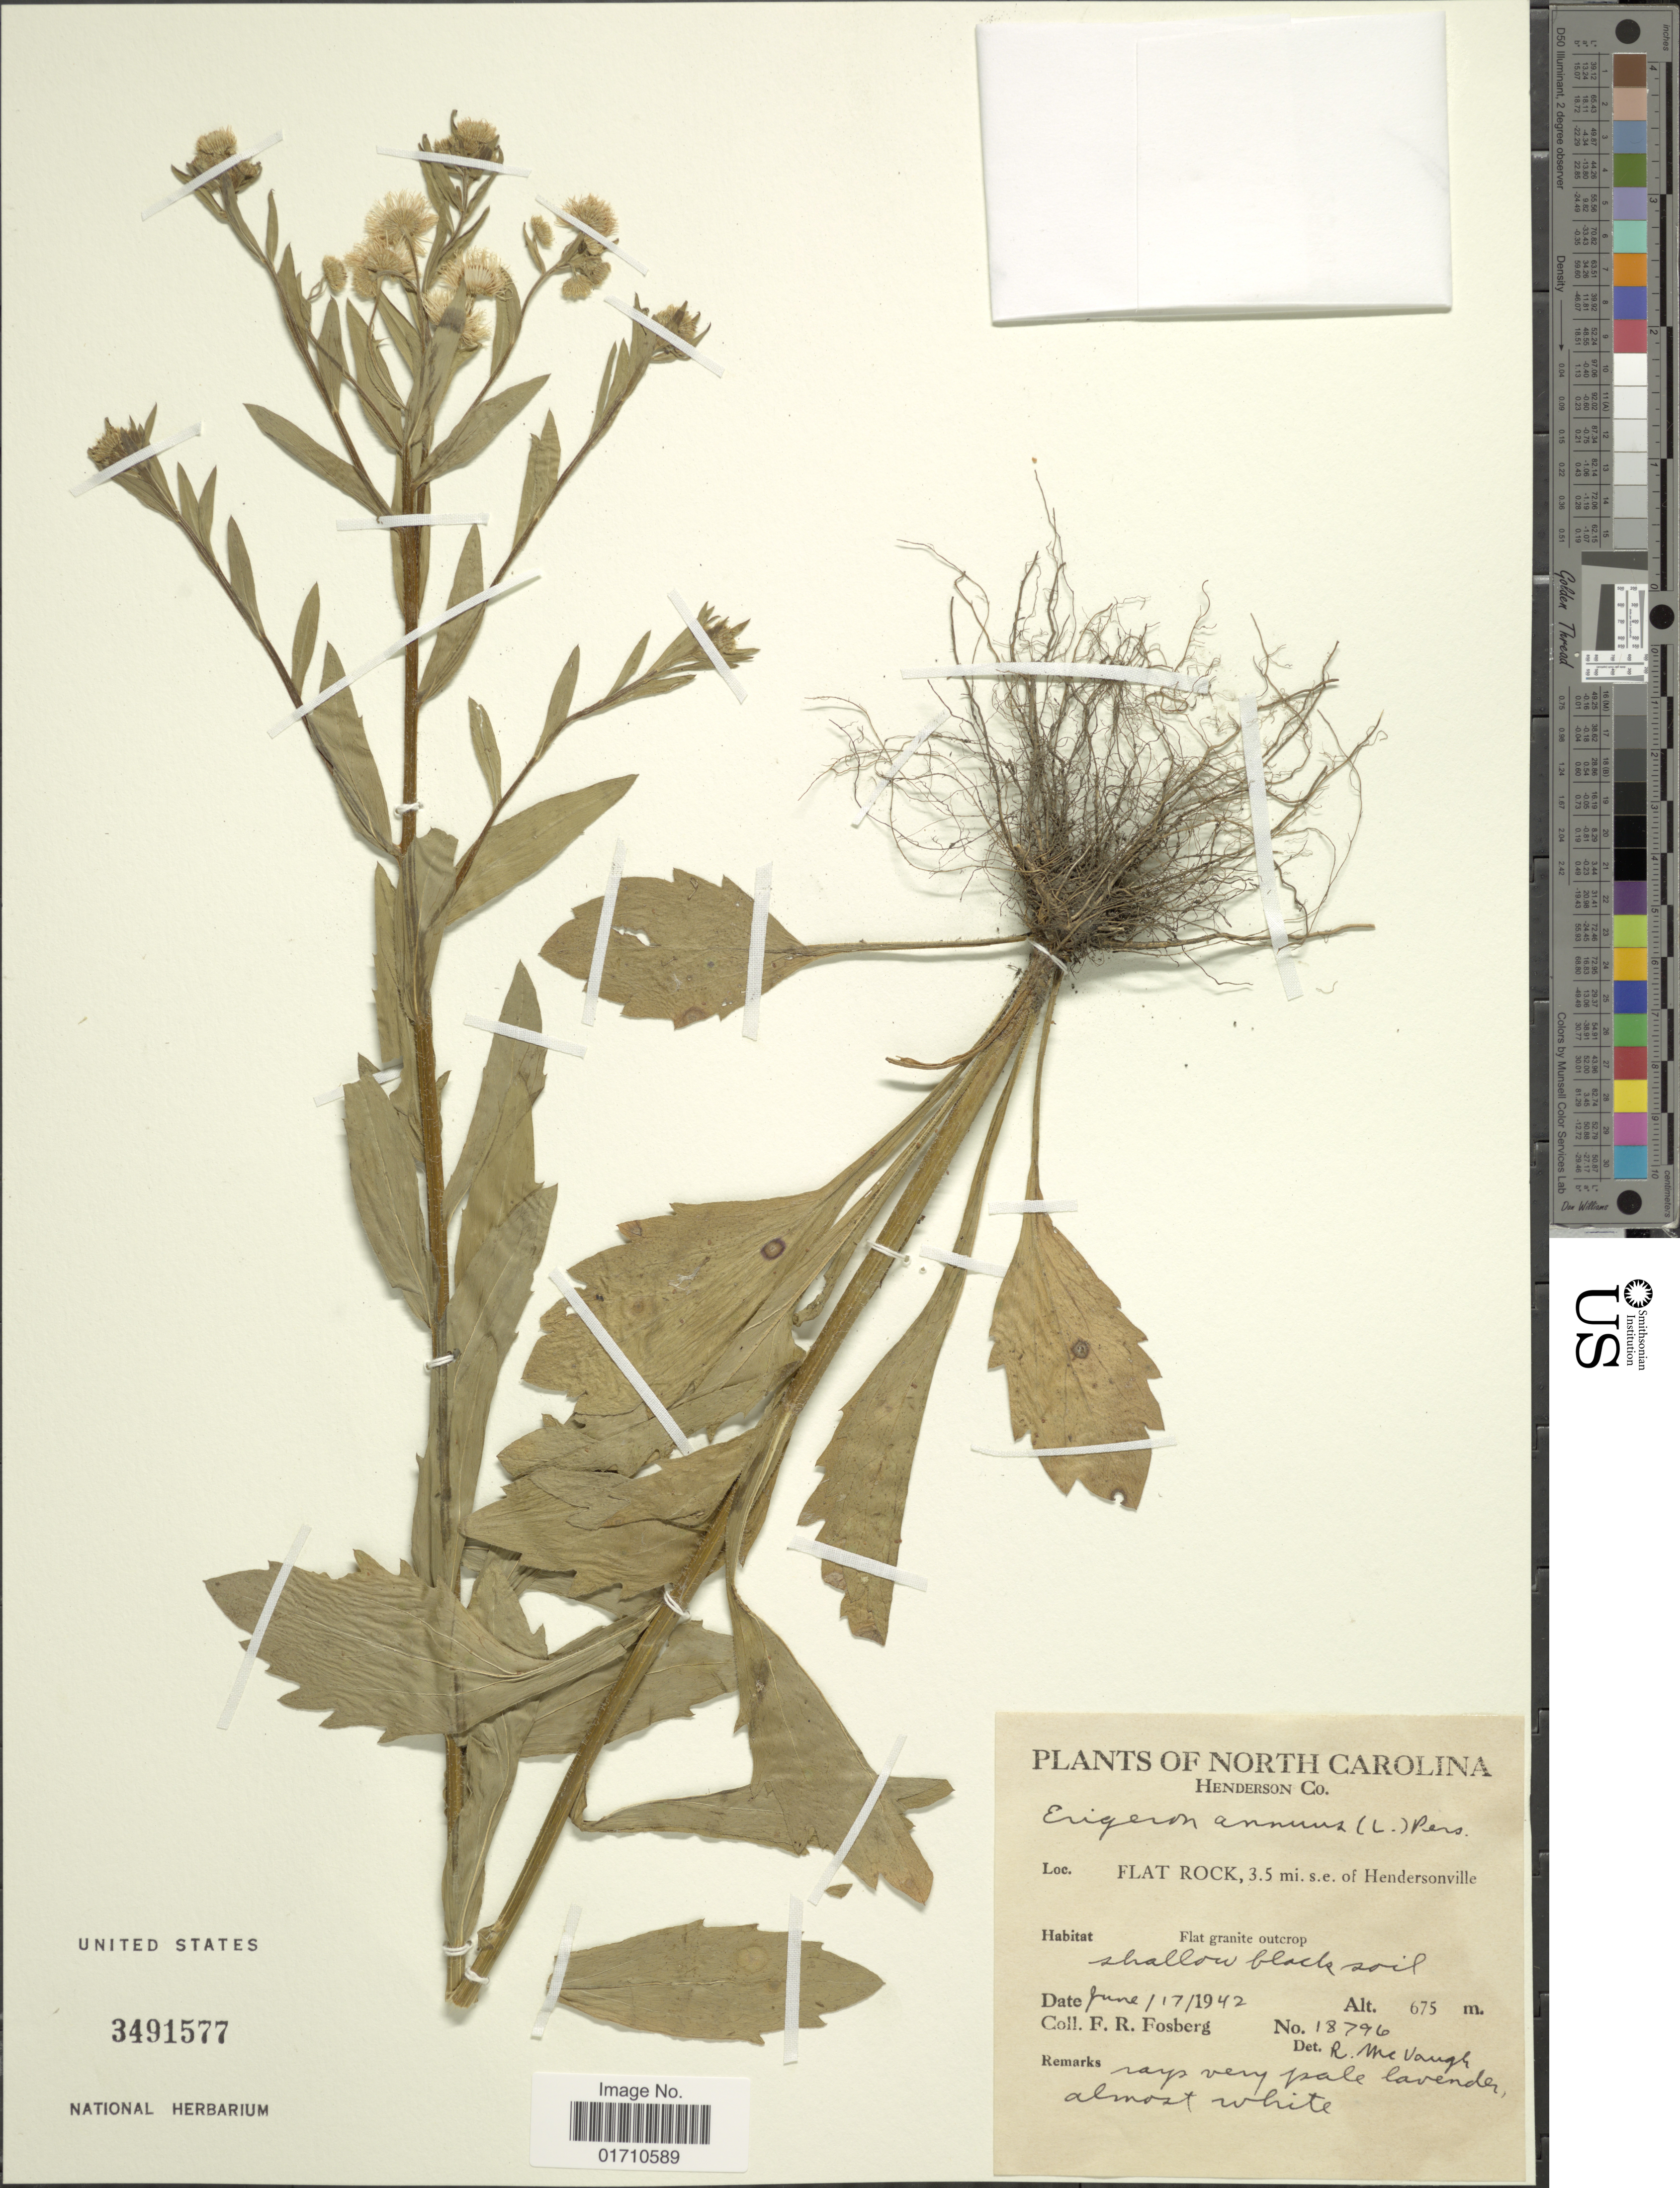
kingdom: Plantae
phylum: Tracheophyta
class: Magnoliopsida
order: Asterales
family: Asteraceae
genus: Erigeron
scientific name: Erigeron annuus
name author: (L.) Pers.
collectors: F. R. Fosberg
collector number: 18796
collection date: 1942-06-17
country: United States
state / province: North Carolina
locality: Henderson Co. Flat Rock, 3.5 mi. s.e. of Hendersonville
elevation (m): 675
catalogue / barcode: US 3491577